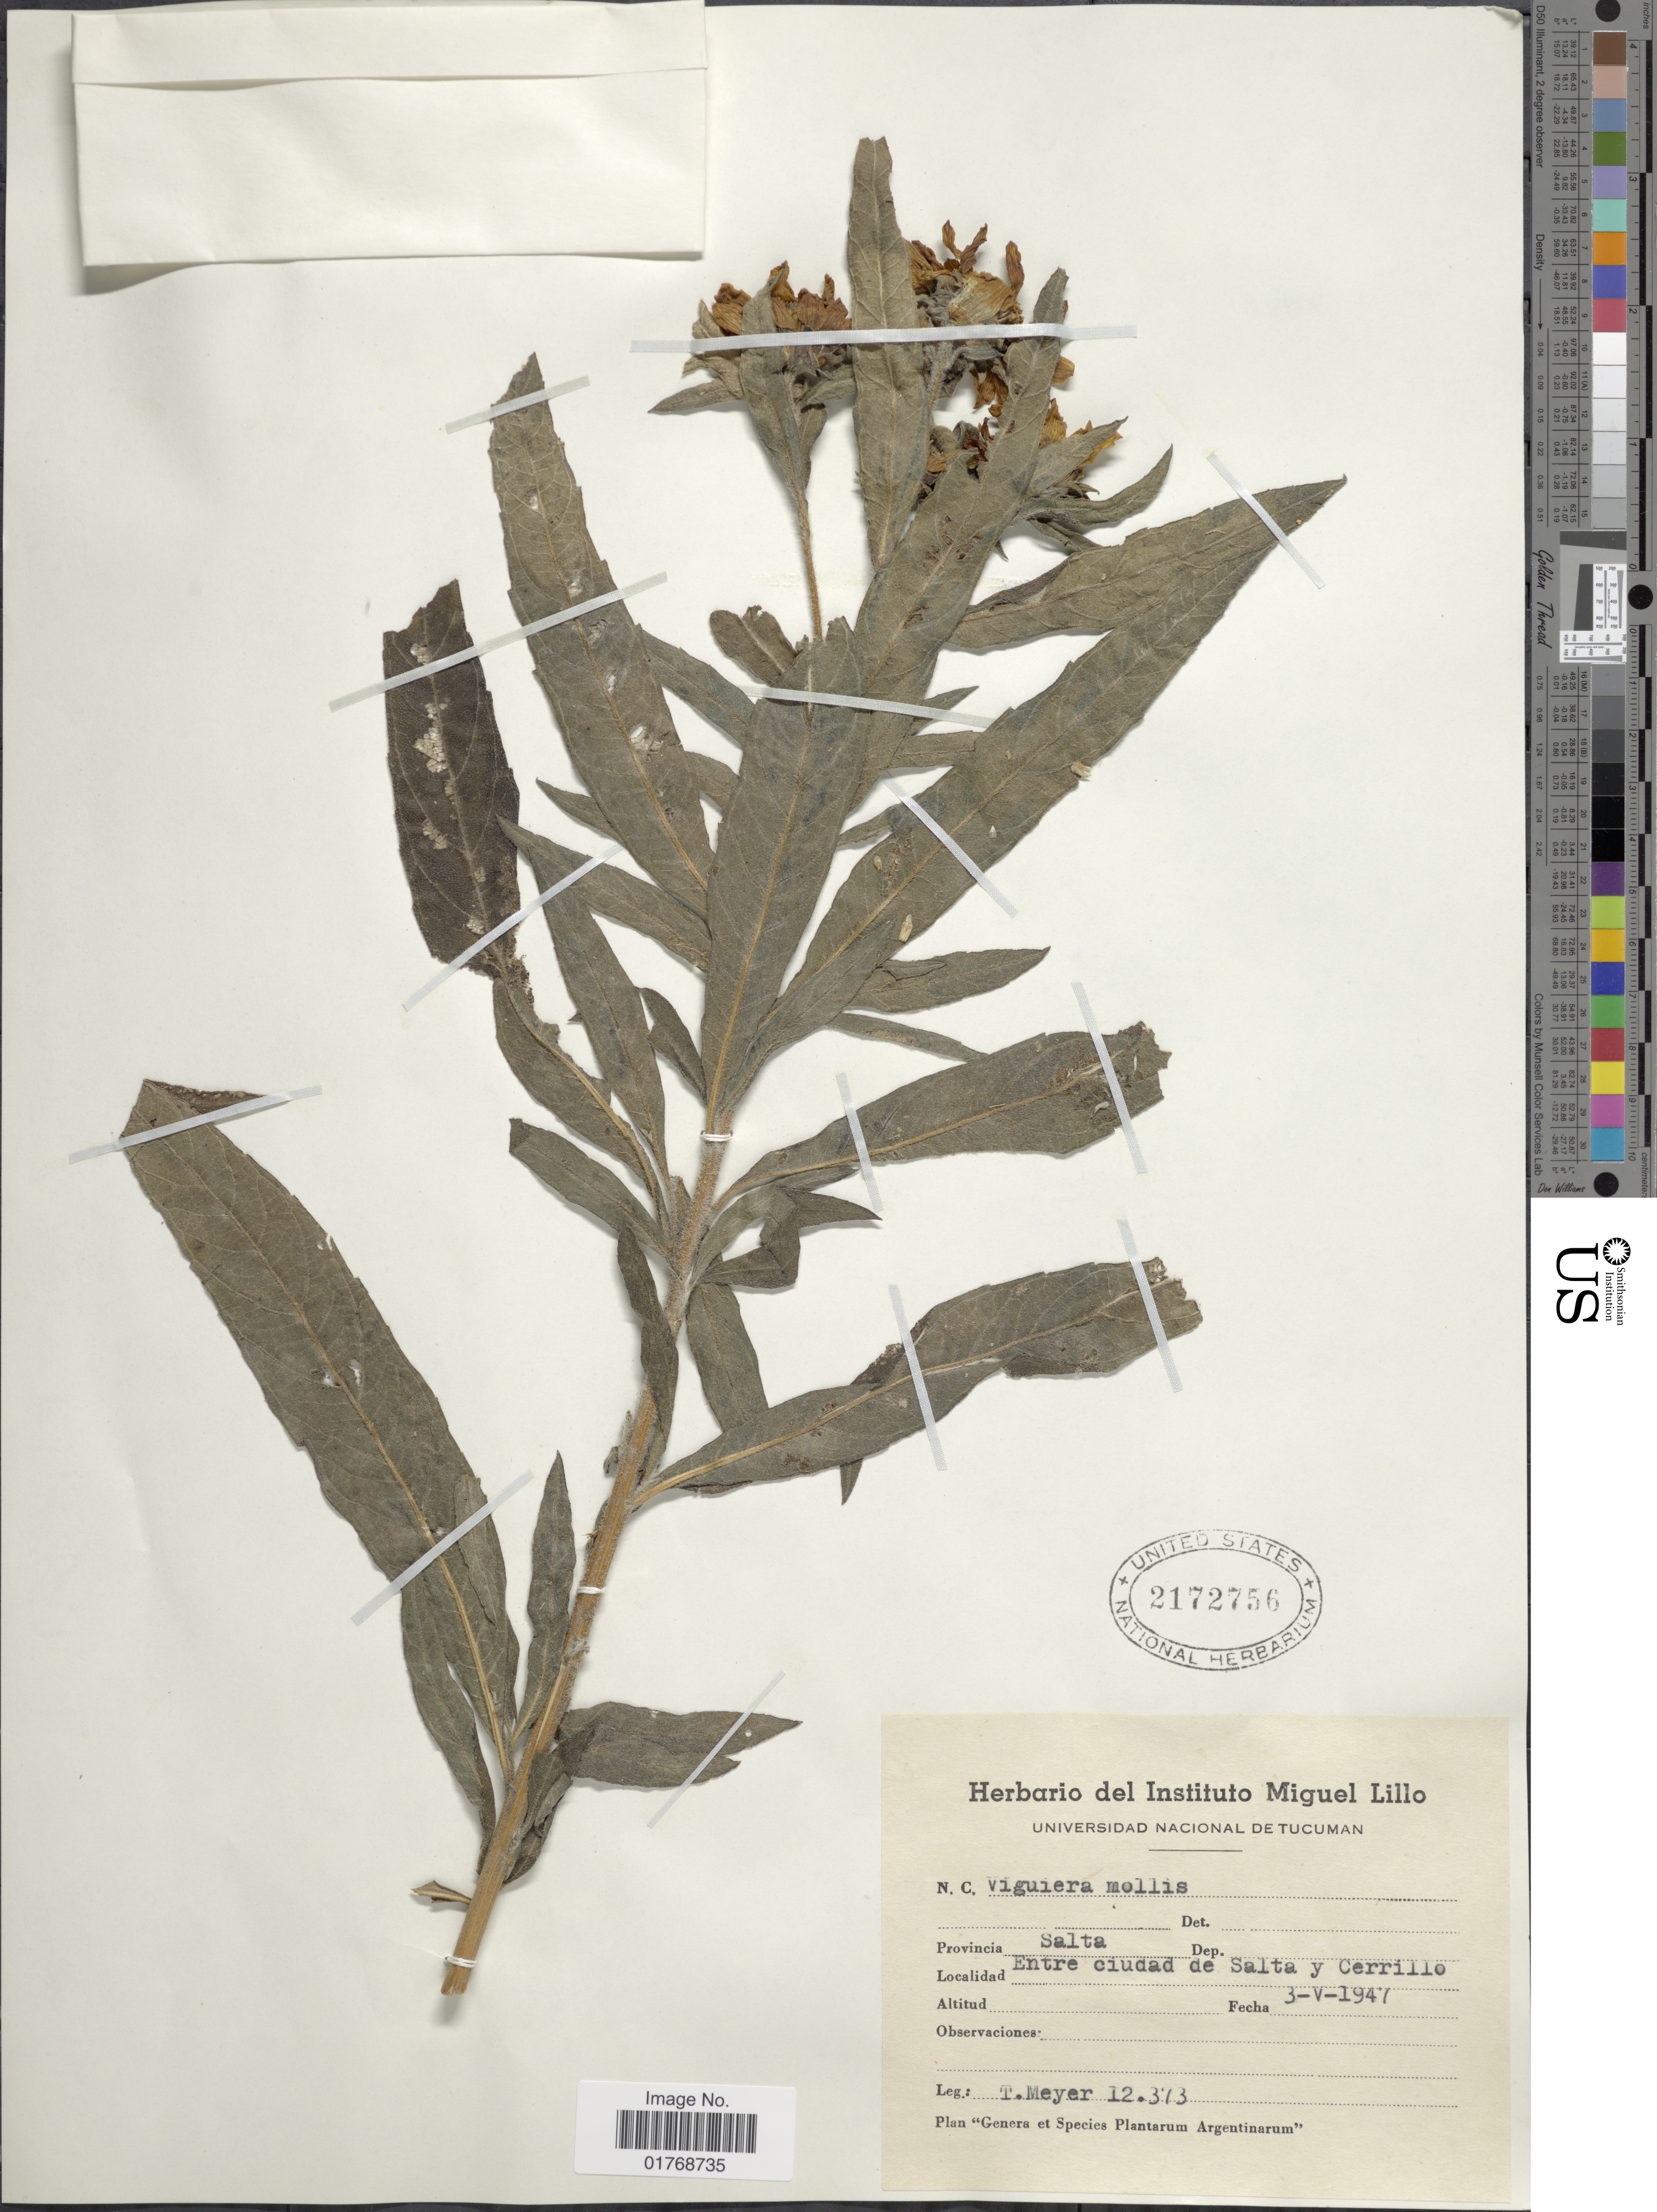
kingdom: Plantae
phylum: Tracheophyta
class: Magnoliopsida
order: Asterales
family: Asteraceae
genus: Viguiera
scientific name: Viguiera mollis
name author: Griseb.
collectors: T. Meyer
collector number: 12373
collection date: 1947-05-03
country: Argentina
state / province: Salta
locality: Provincia Salta. Entre ciudad de Salta y Cerrillo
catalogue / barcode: US 2172756